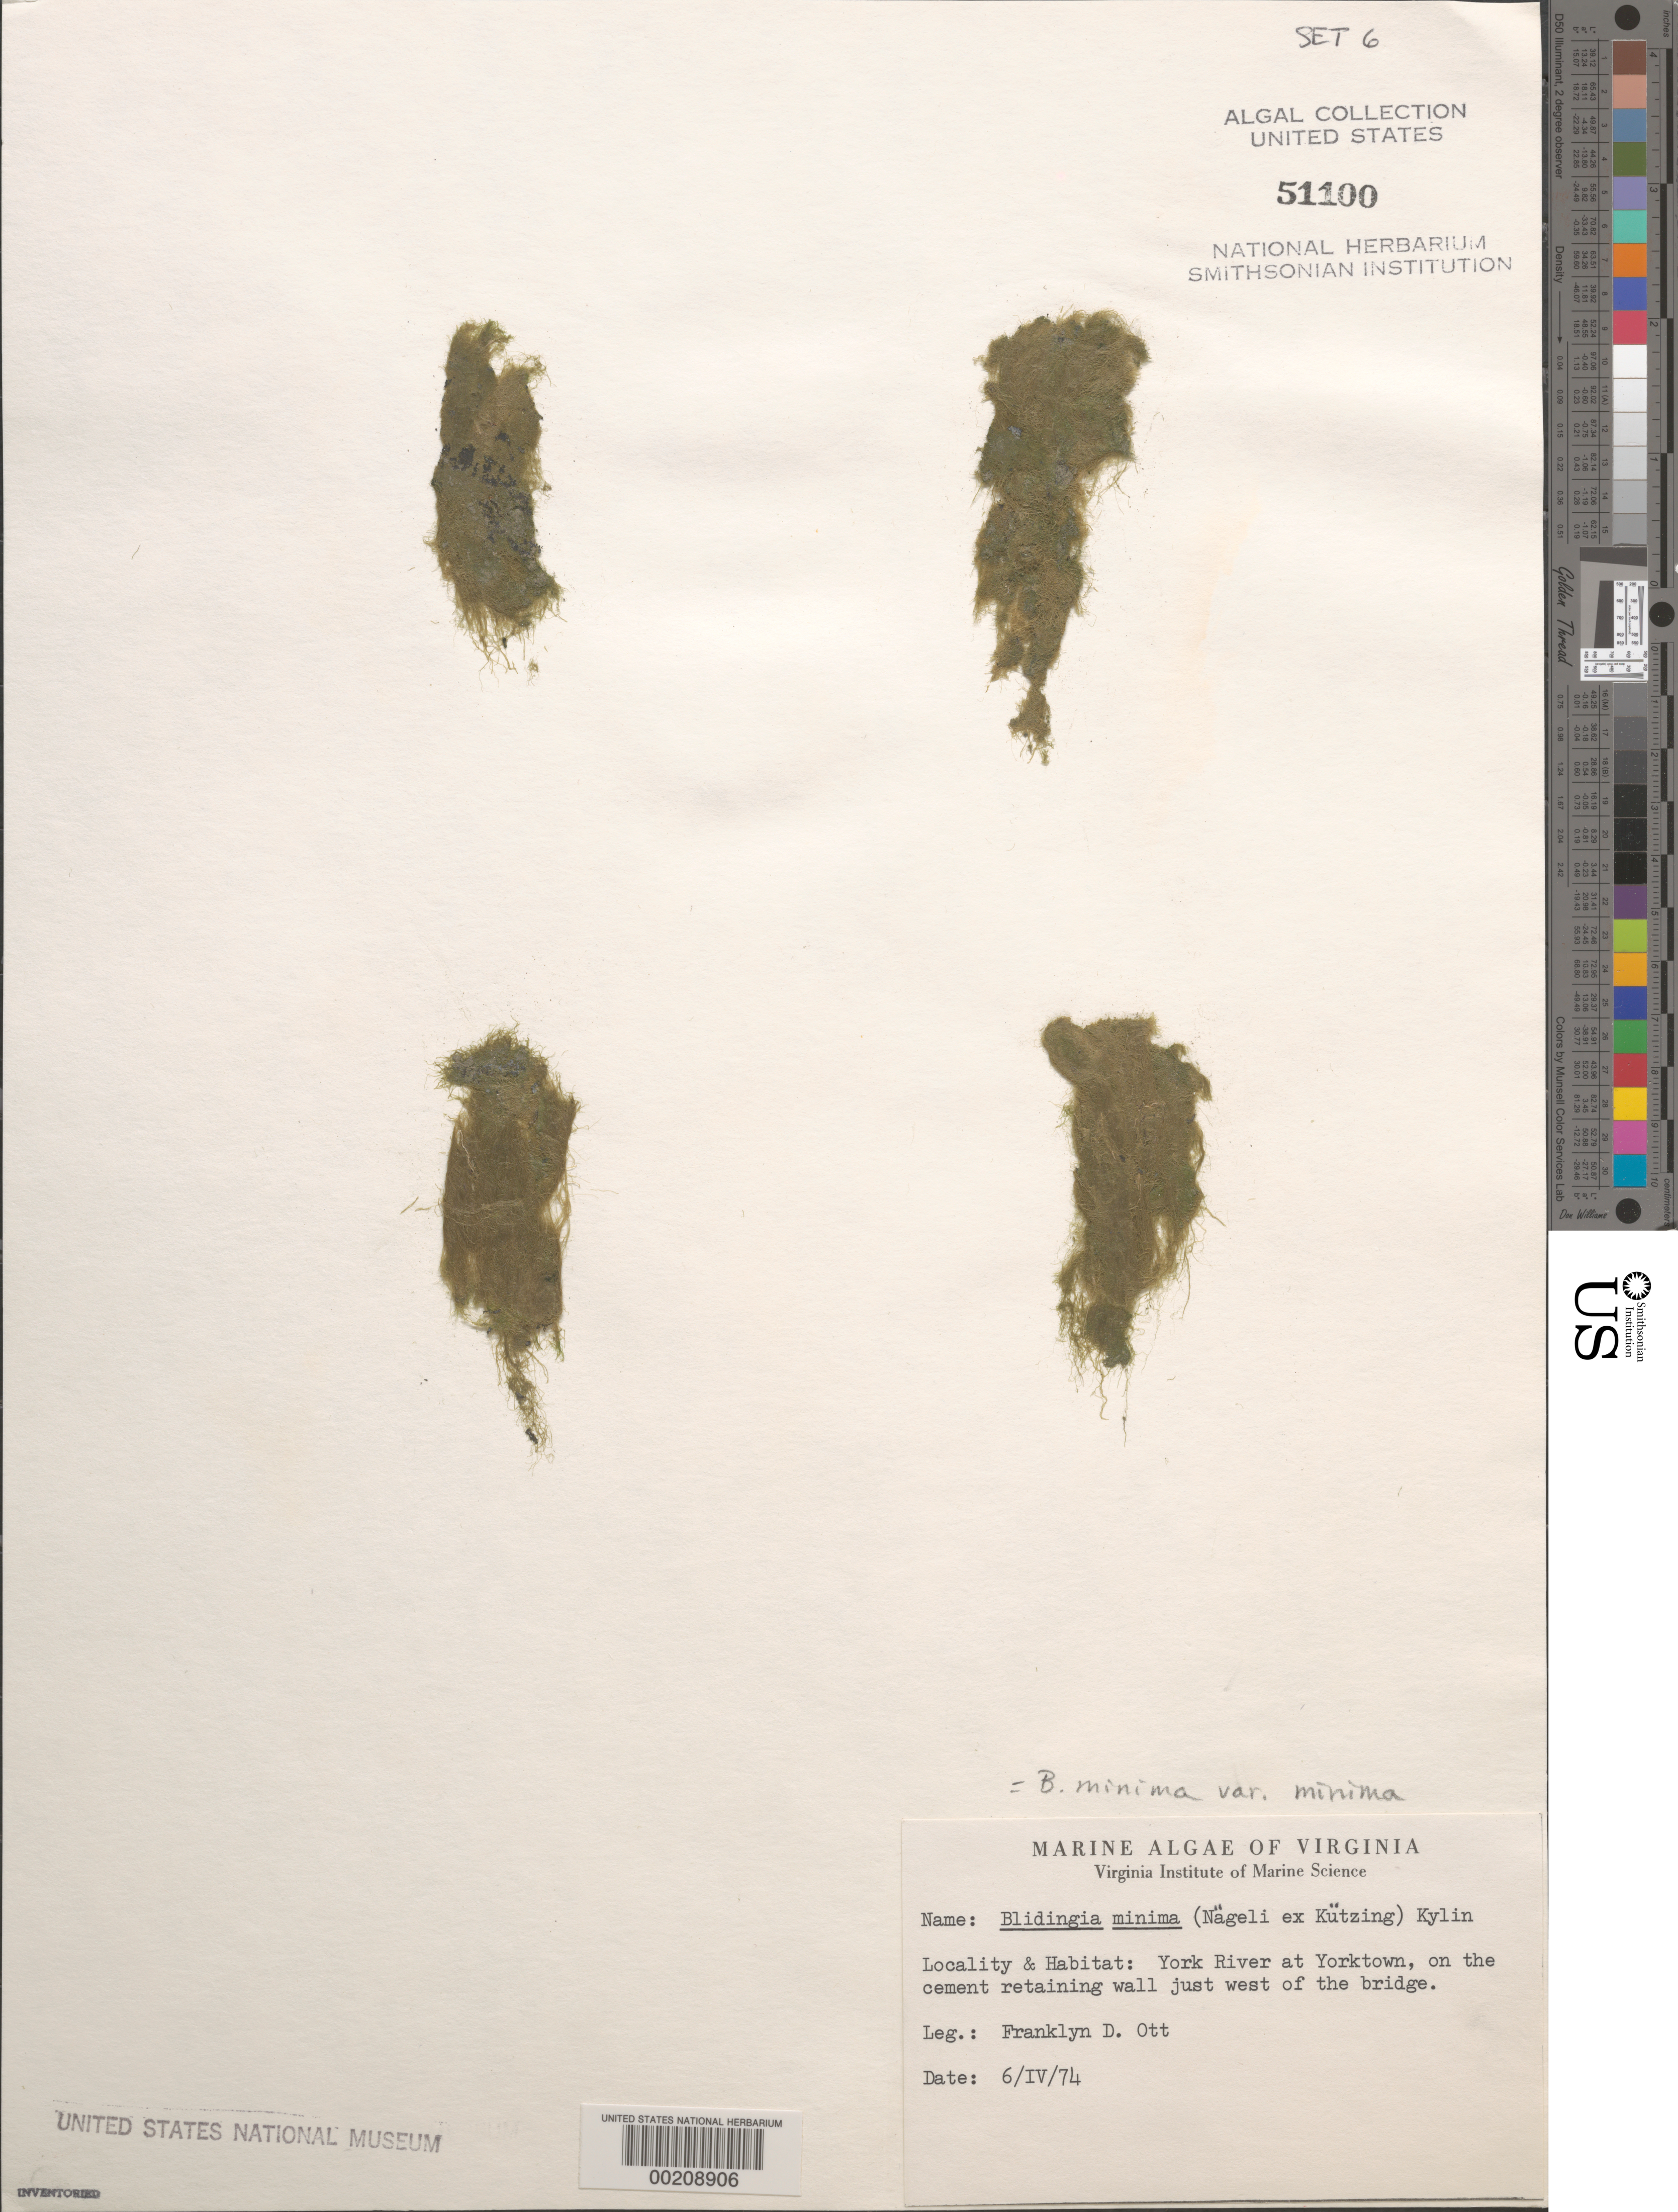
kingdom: Plantae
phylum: Chlorophyta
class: Ulvophyceae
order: Ulvales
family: Kornmanniaceae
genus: Blidingia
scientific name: Blidingia minima var. minima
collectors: F. Ott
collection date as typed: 06 Apr 1974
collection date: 1974-04-06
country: United States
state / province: Virginia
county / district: York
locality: Yorktown, York River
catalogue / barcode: US 51100